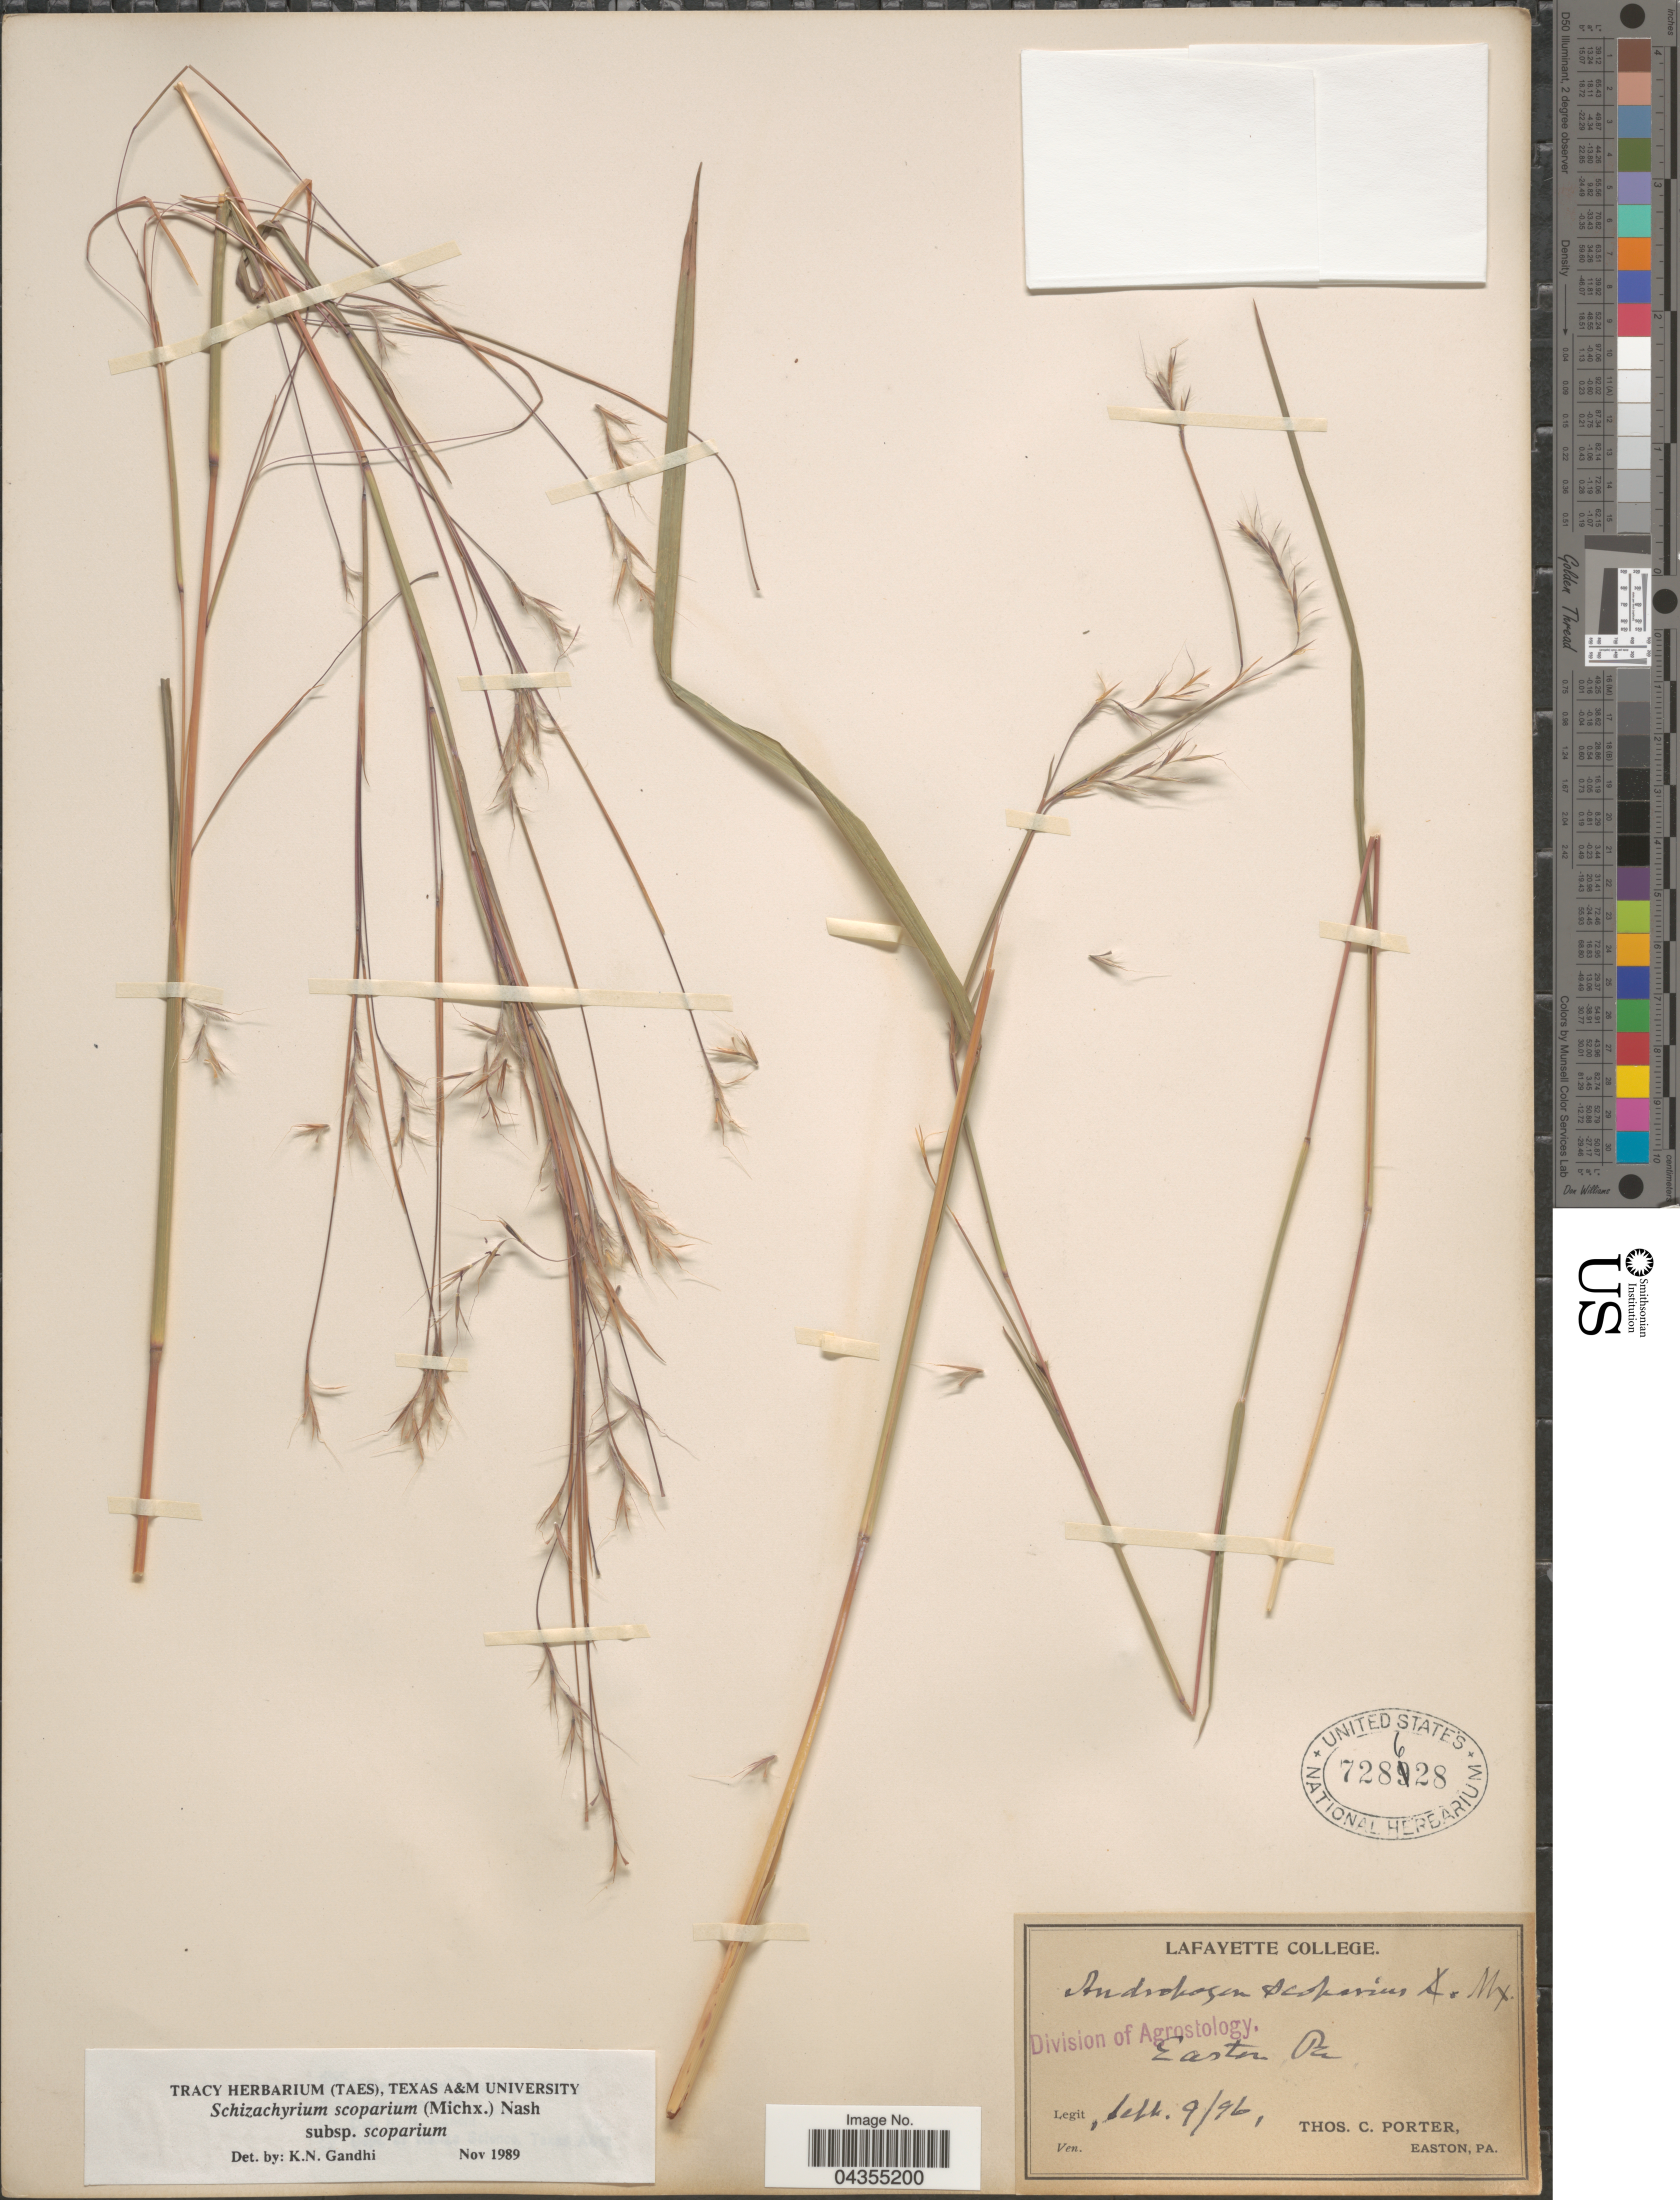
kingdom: Plantae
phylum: Tracheophyta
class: Liliopsida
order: Poales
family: Poaceae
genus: Schizachyrium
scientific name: Schizachyrium scoparium var. scoparium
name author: (Michx.) Nash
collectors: T. Porter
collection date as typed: Transcribed d/m/y: 9/9/96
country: United States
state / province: Pennsylvania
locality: Easton.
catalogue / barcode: US 728628